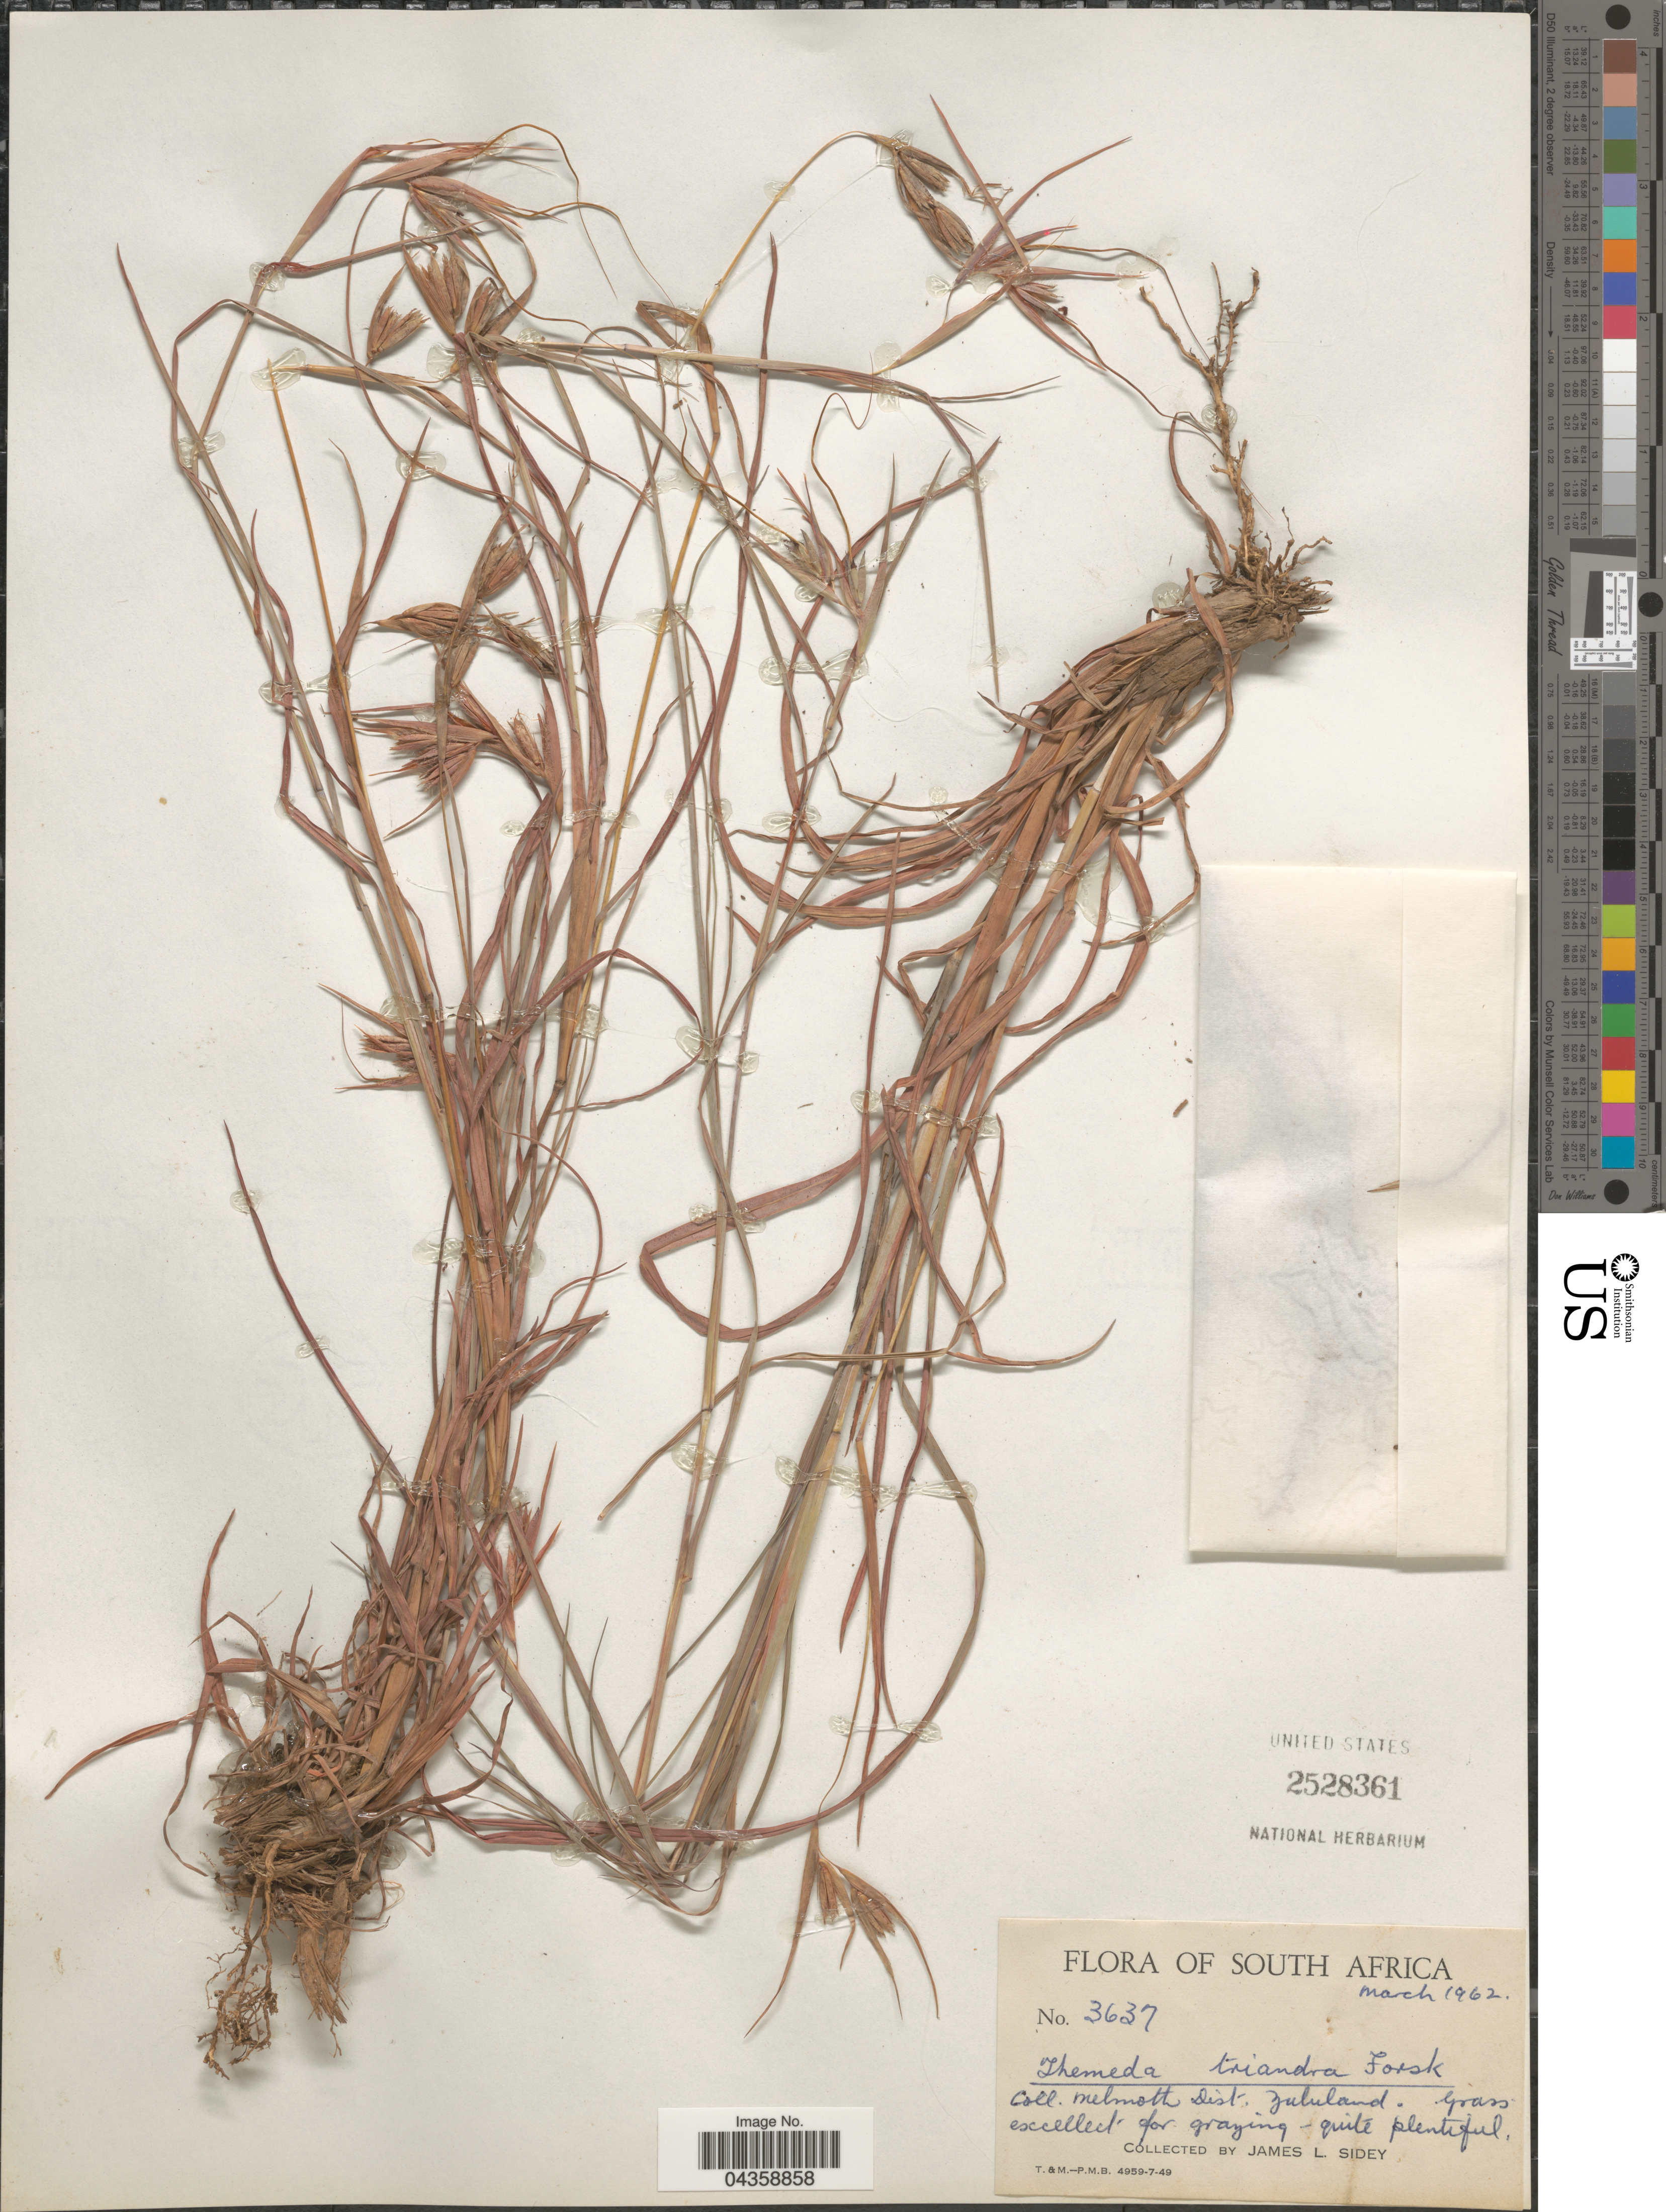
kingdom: Plantae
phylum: Tracheophyta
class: Liliopsida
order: Poales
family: Poaceae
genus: Themeda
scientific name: Themeda triandra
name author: Forssk.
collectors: J. L. Sidey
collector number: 3637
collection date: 1962-03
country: South Africa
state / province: KwaZulu-Natal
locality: Melmoth Dist. Zululand.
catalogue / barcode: US 2528361